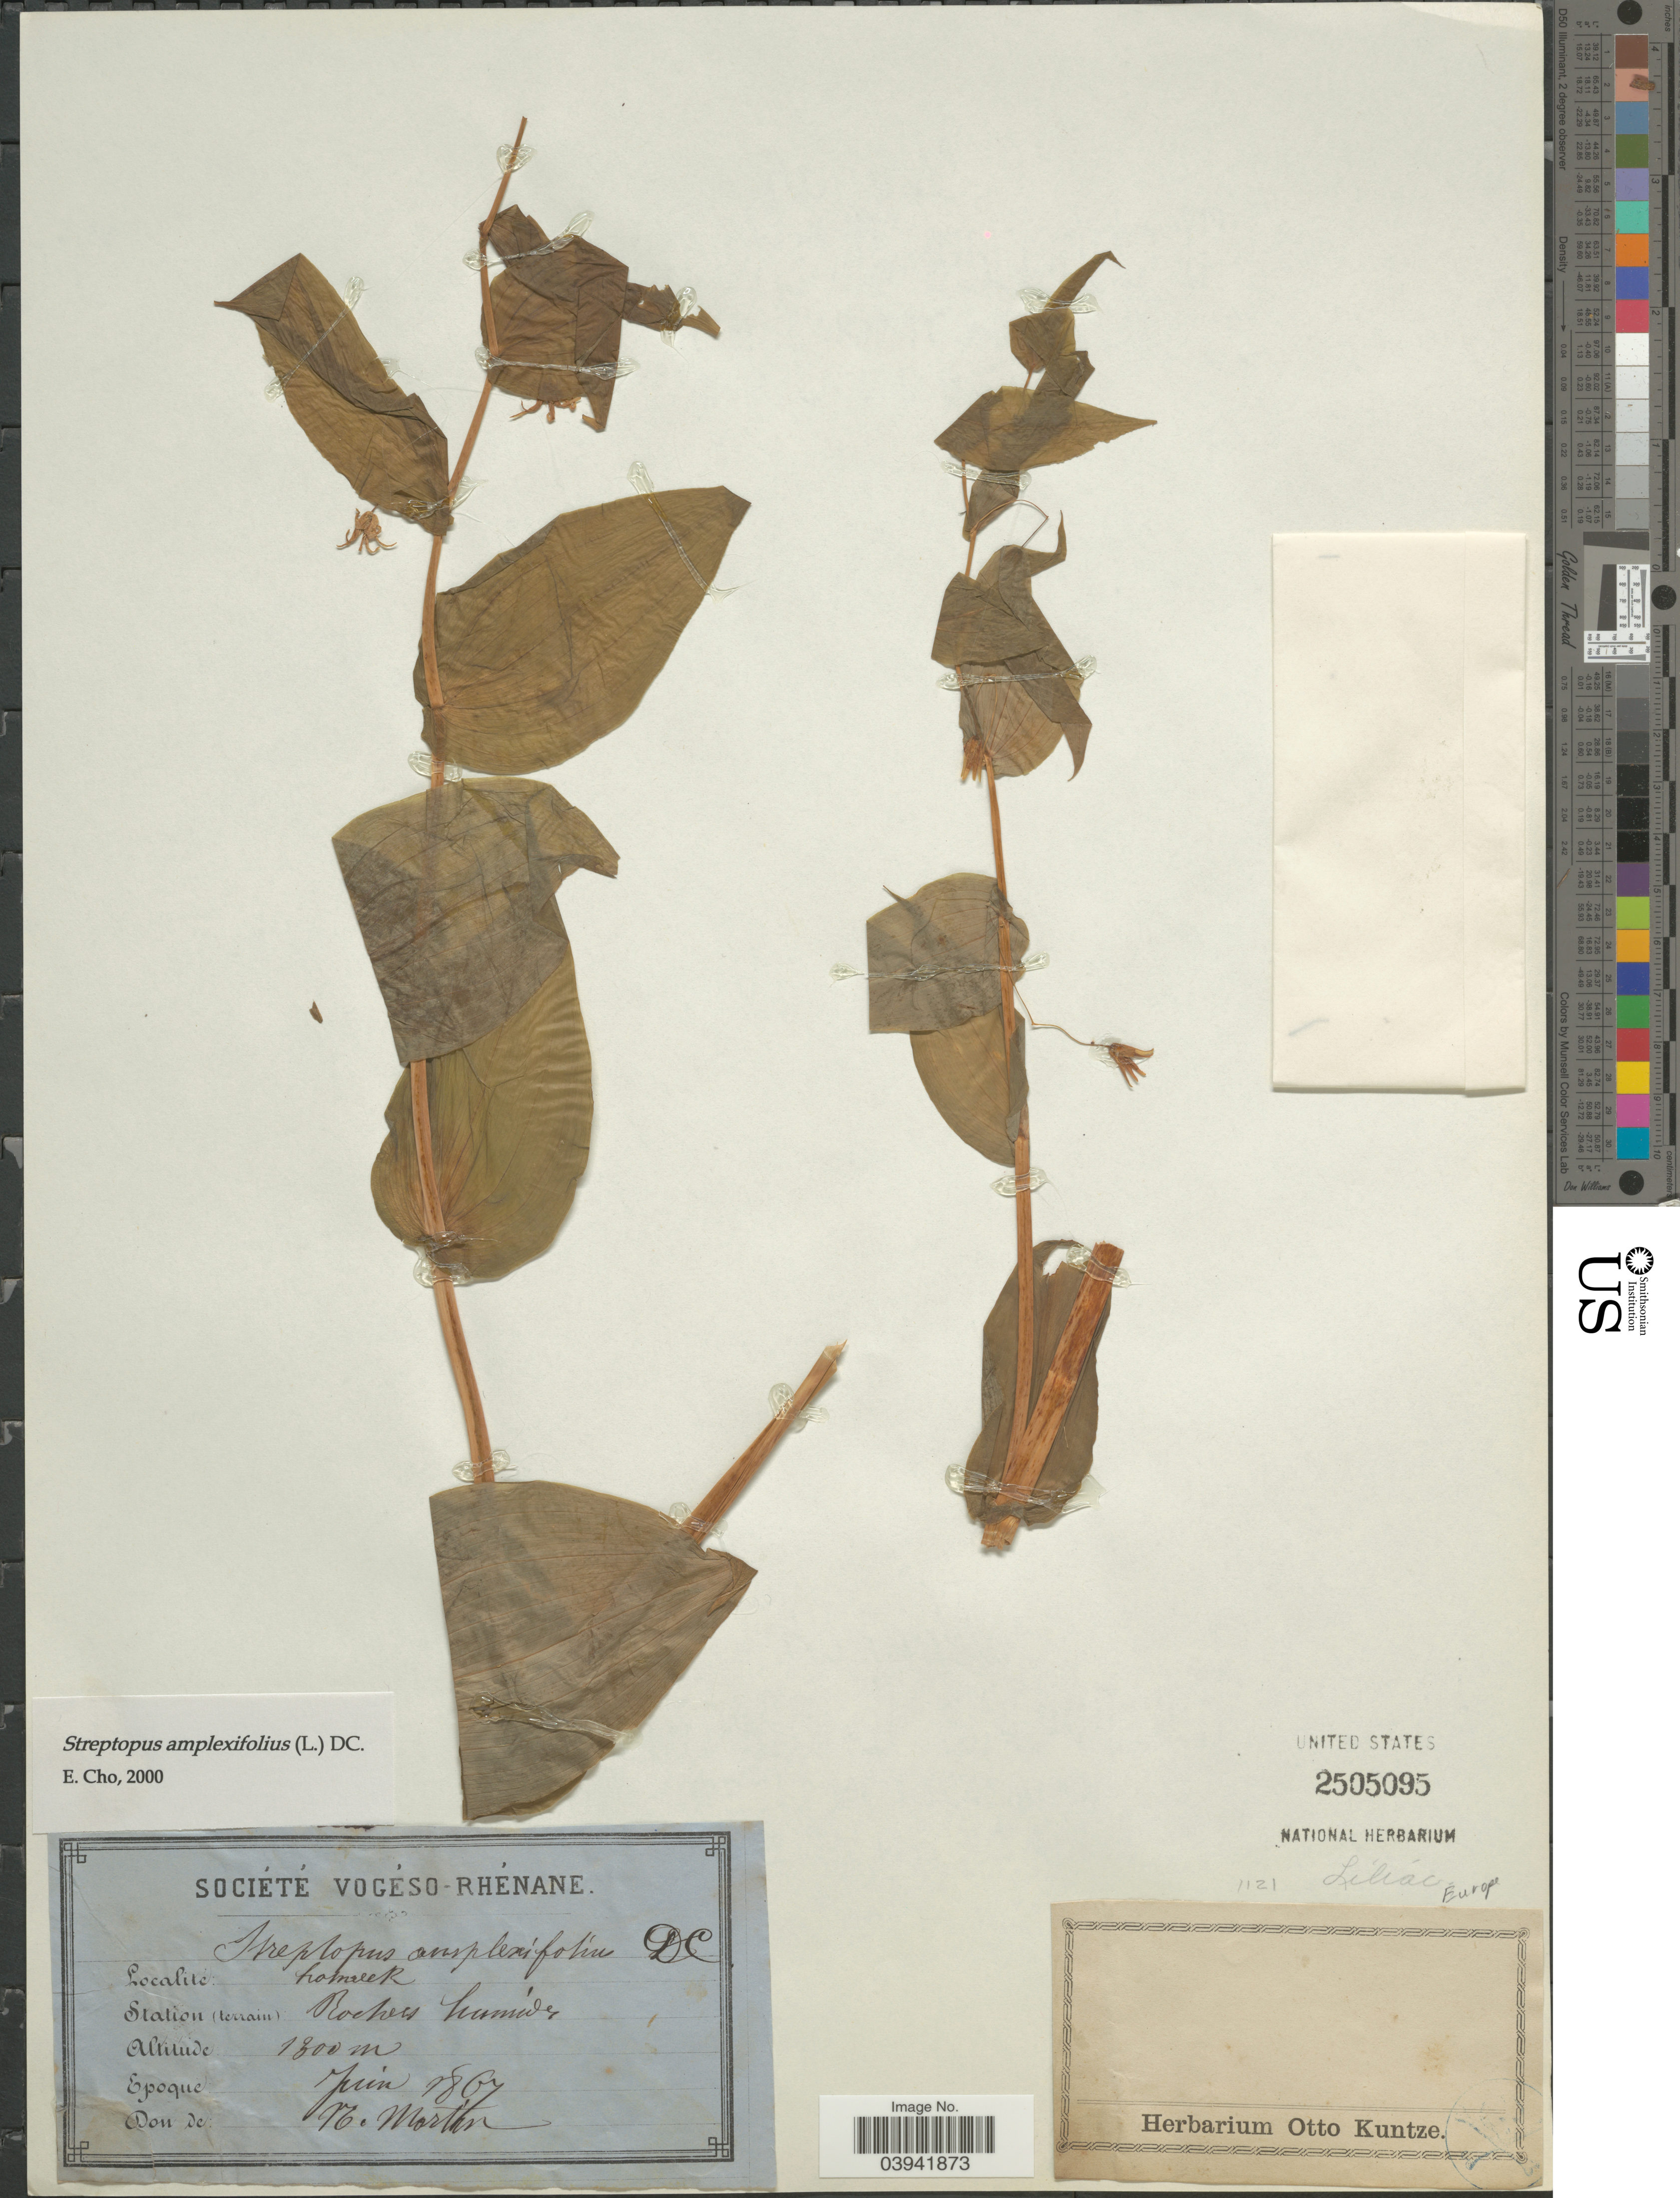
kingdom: Plantae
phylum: Tracheophyta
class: Liliopsida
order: Liliales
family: Liliaceae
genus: Streptopus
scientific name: Streptopus amplexifolius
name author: (L.) DC.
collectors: M. Morton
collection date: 1867-06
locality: Homeek [interpreted]. Station (terrain) Rochers humídes.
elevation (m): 1800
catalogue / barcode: US 2505095